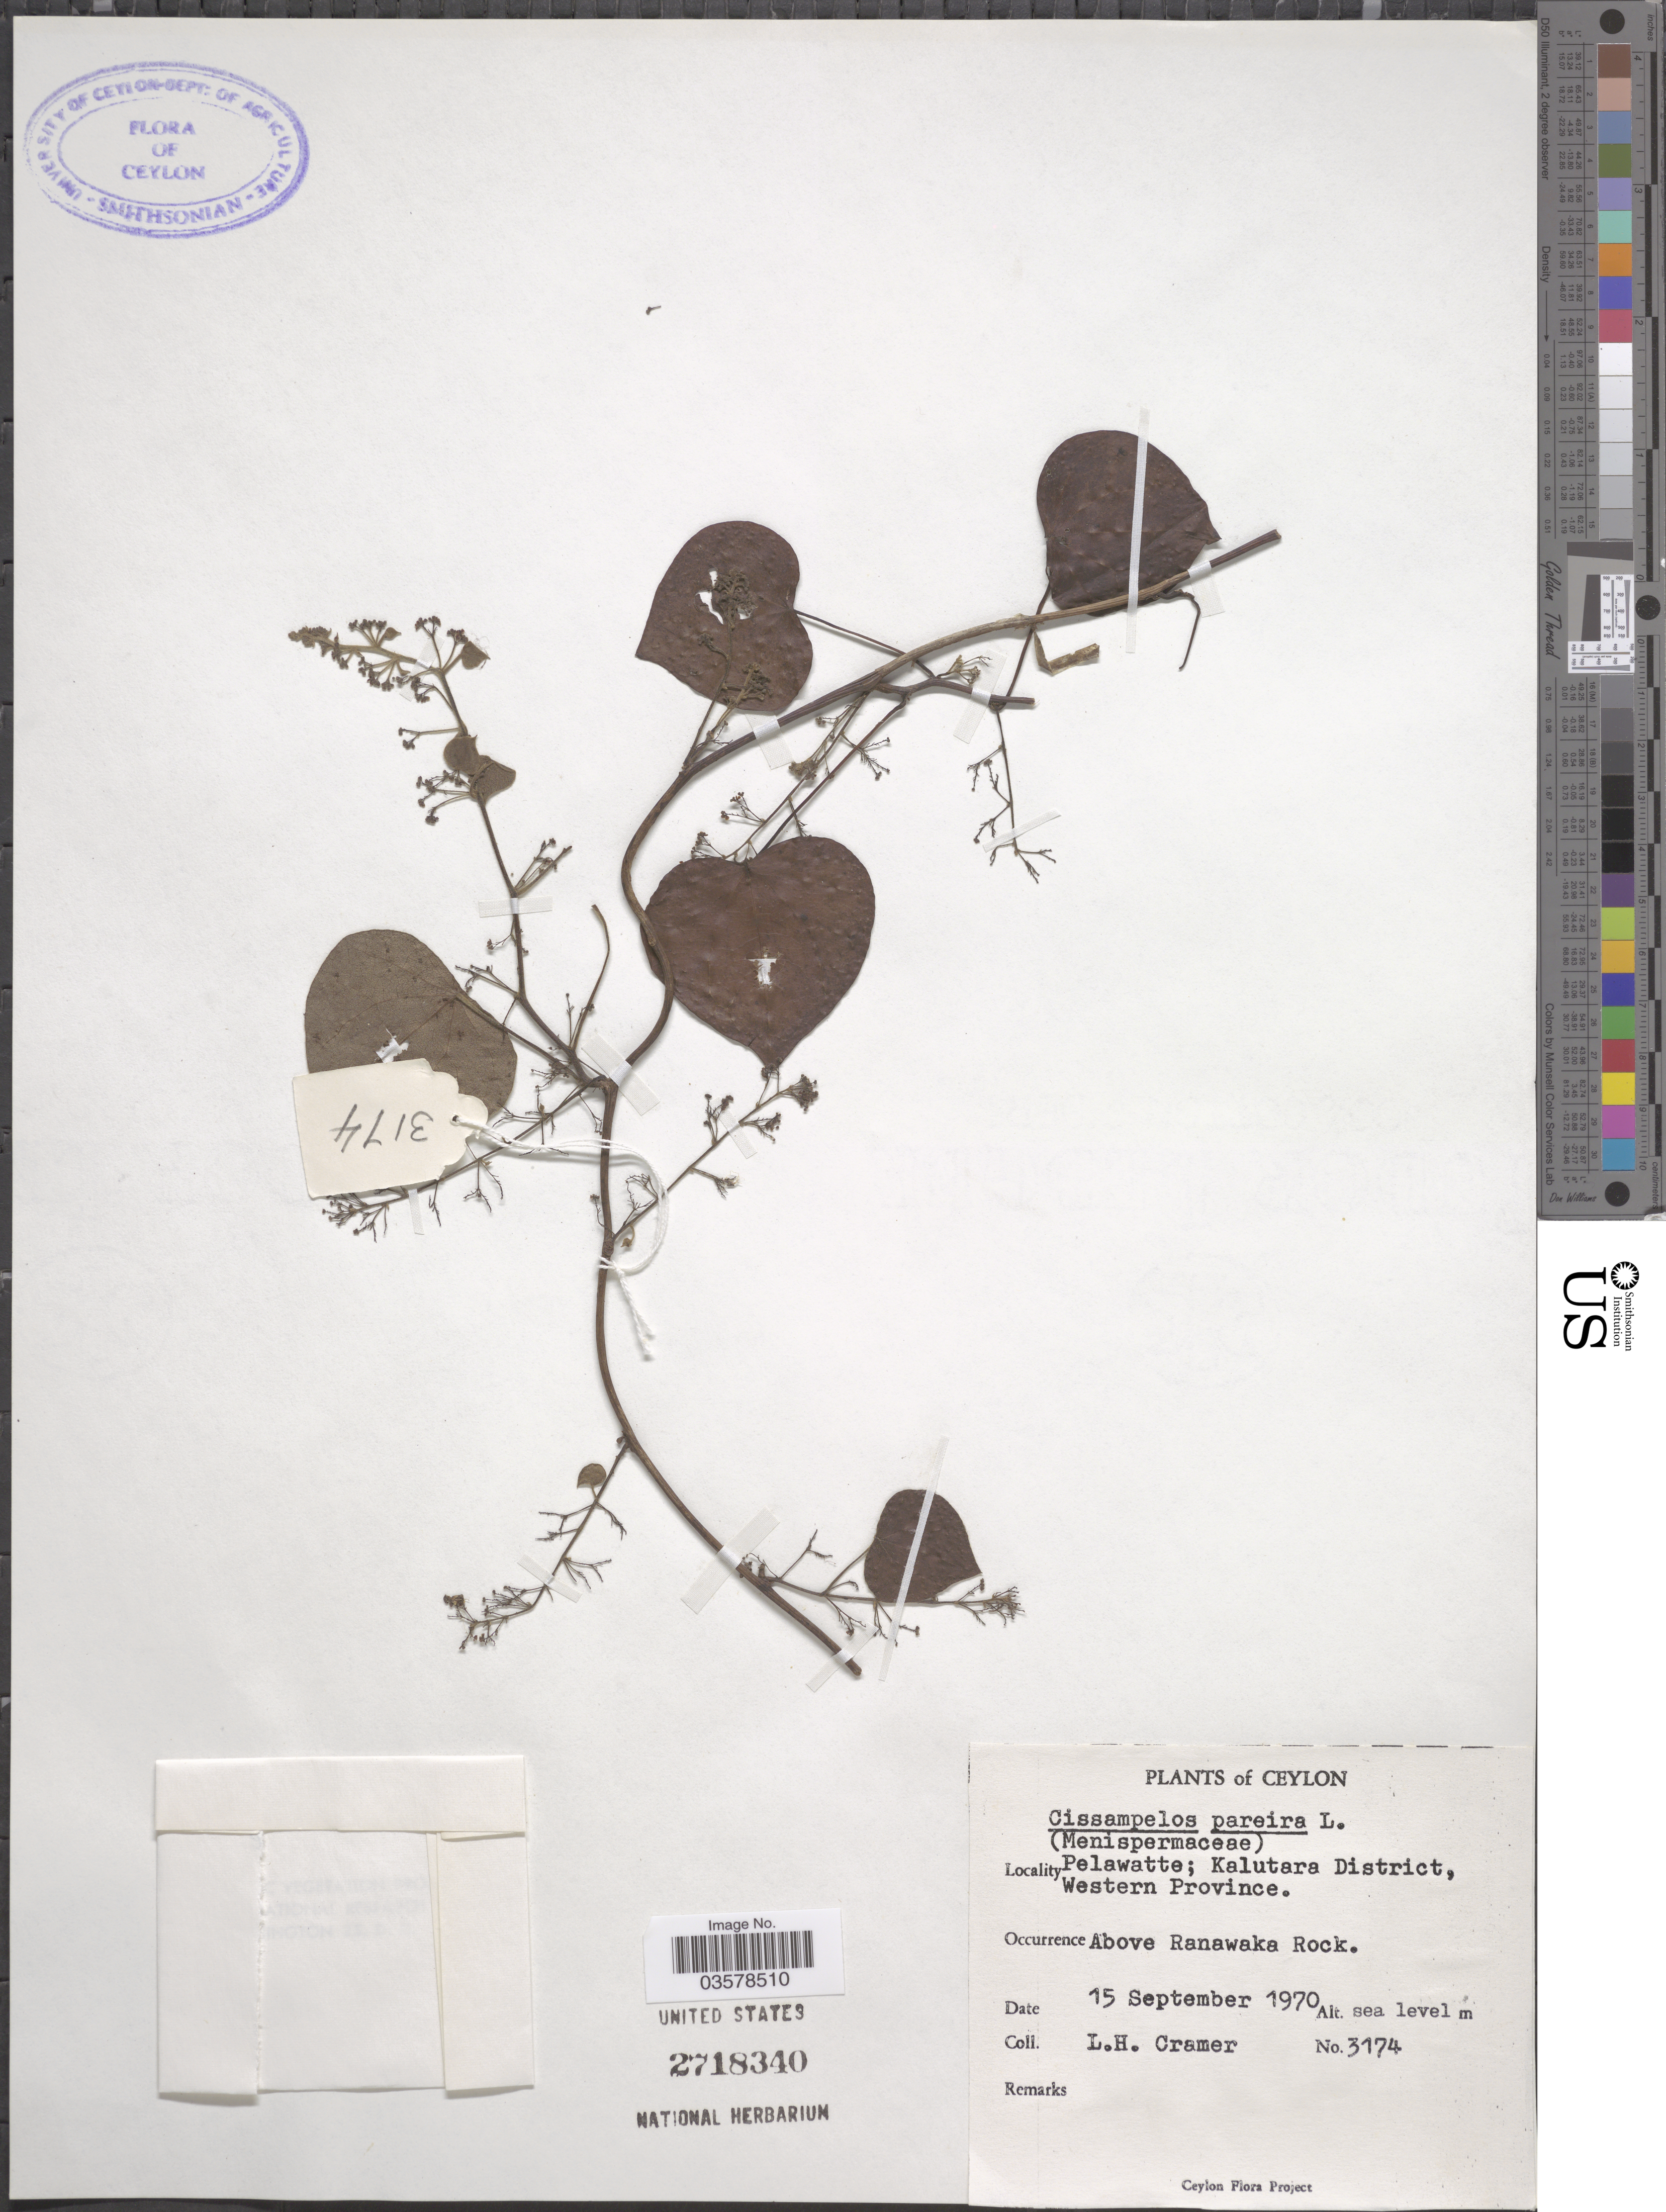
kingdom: Plantae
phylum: Tracheophyta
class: Magnoliopsida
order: Ranunculales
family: Menispermaceae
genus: Cissampelos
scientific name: Cissampelos pareira var. hirsuta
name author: (Buch.-Ham. ex DC.) Forman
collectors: L. H. Cramer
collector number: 3174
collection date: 1970-09-15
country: Sri Lanka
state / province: Western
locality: Ceylon. Pelawatte; Kalatura District. Above Ranawaka Rock.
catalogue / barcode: US 2718340